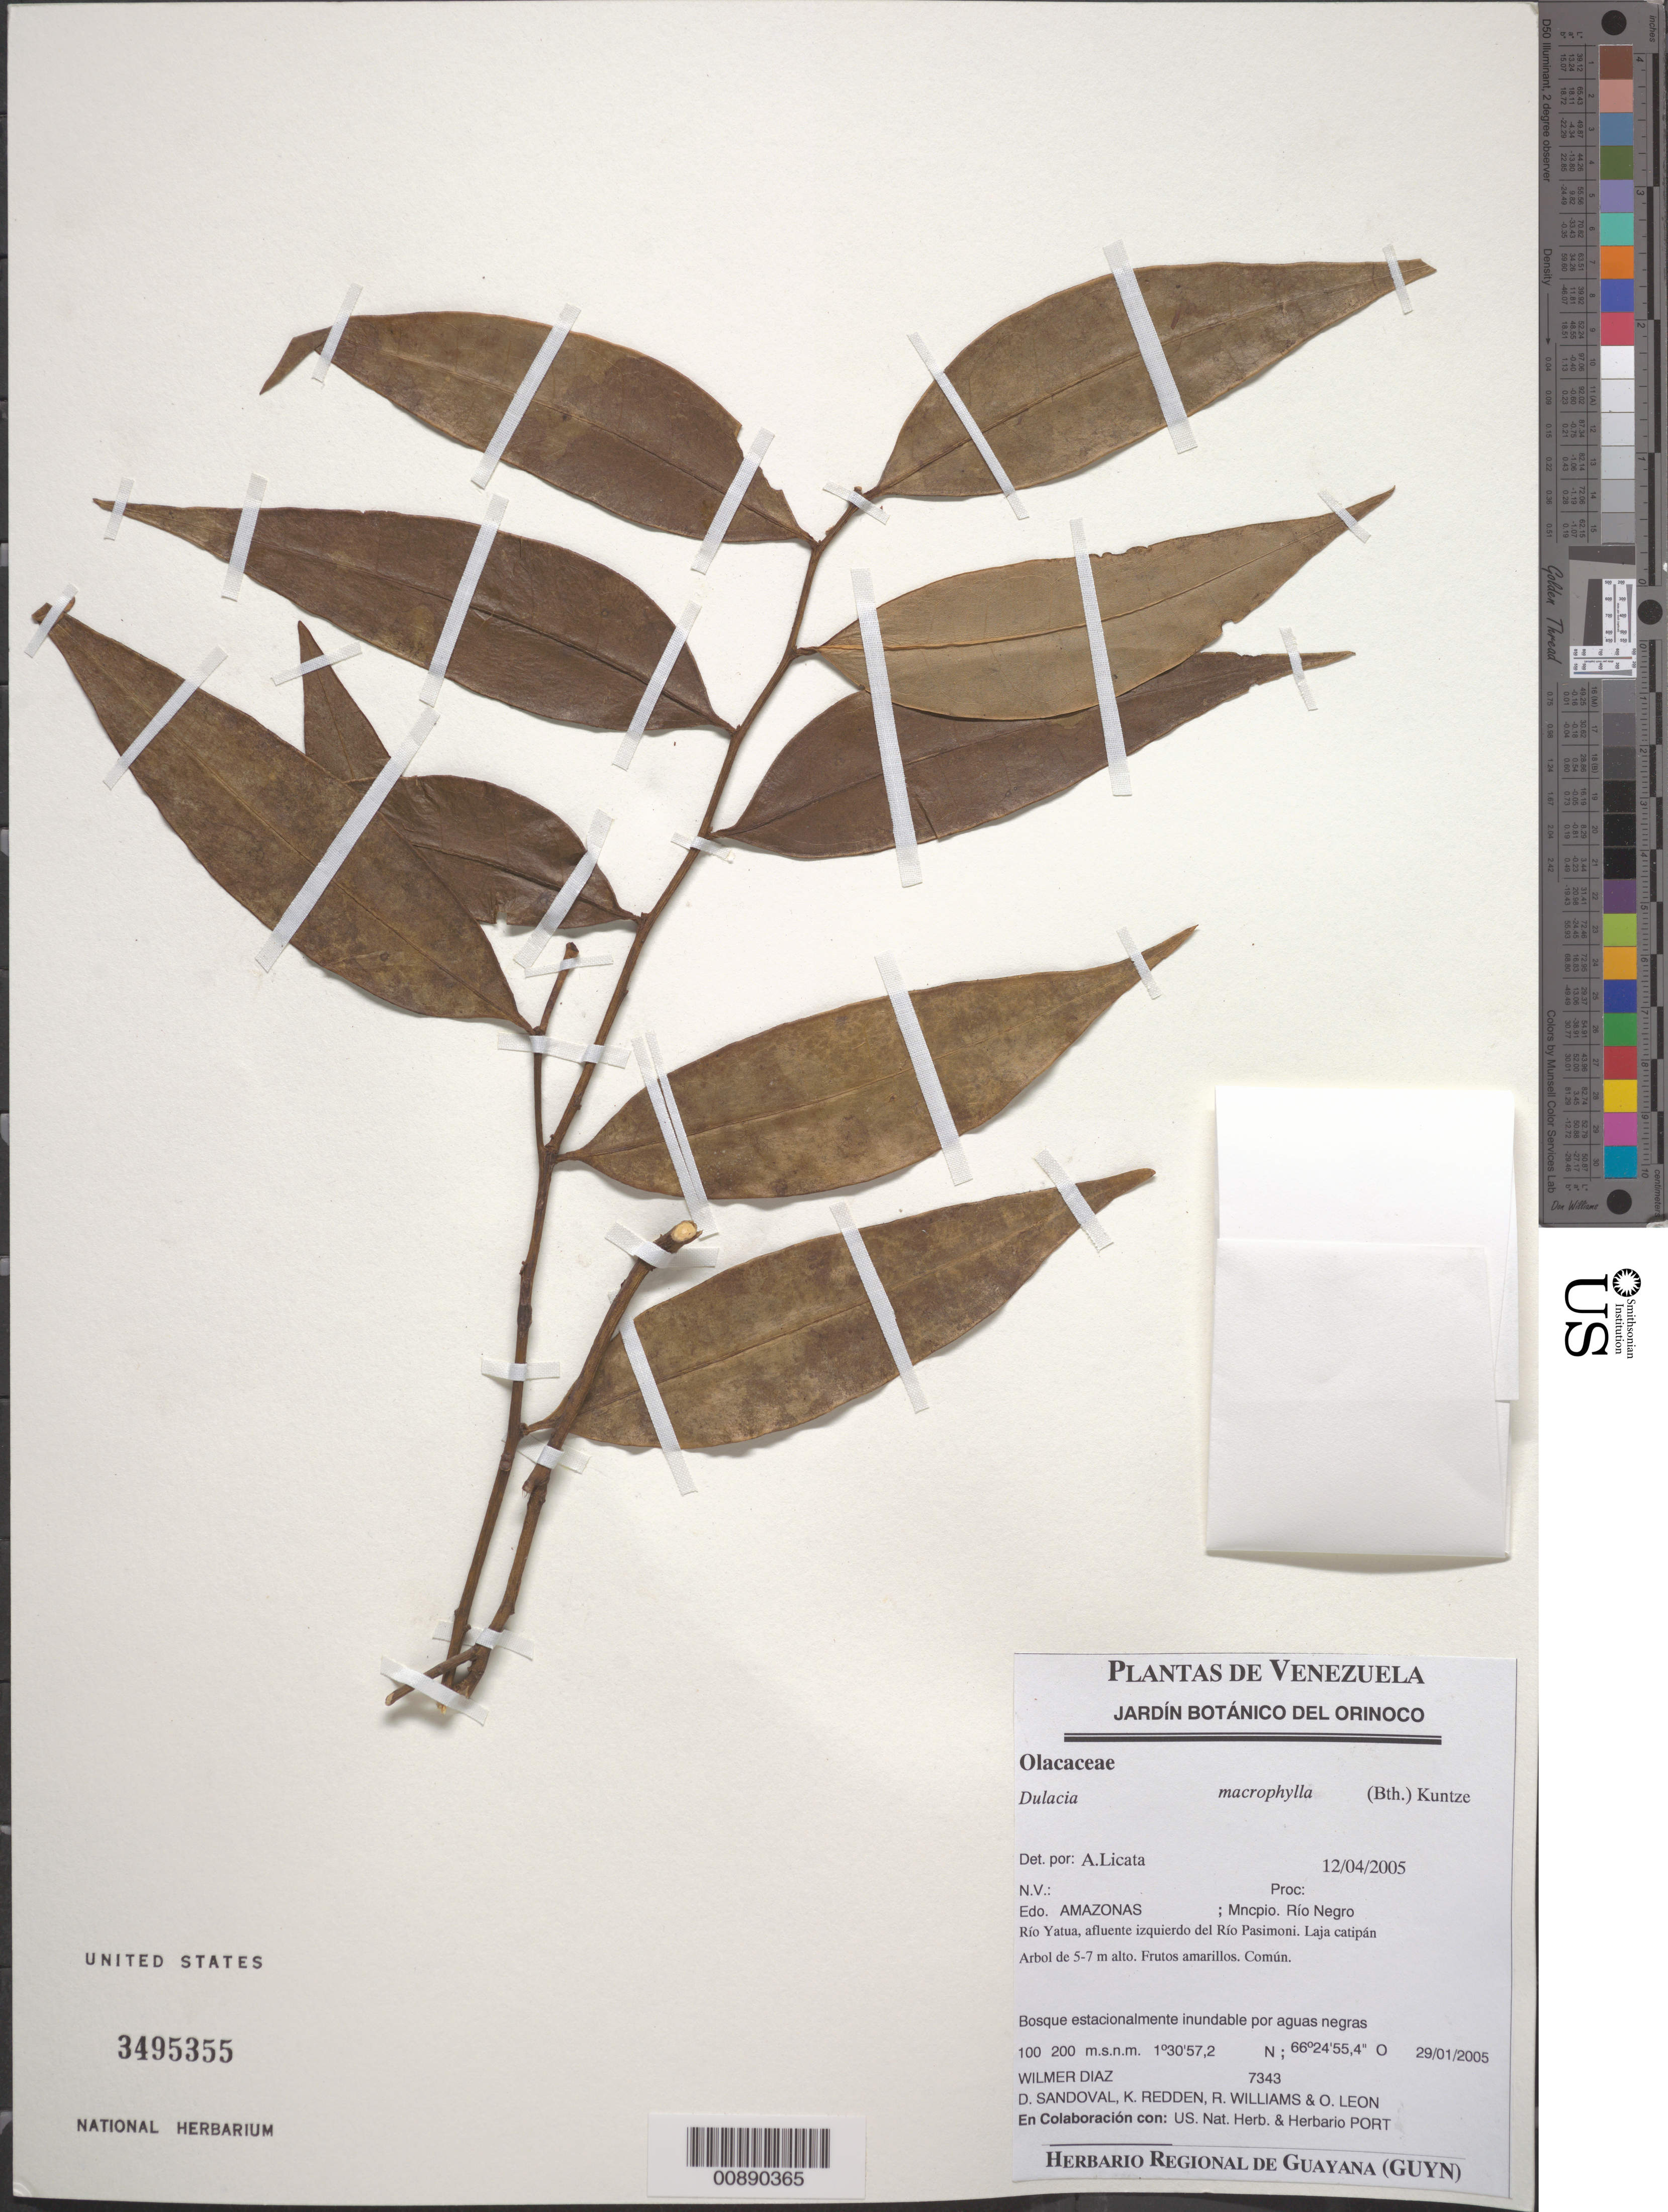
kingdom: Plantae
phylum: Tracheophyta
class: Magnoliopsida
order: Santalales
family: Olacaceae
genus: Dulacia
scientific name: Dulacia macrophylla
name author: (Benth.) Kuntze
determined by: Licata, A., (PORT), Univ. Nac. Exp. de los Llanos Ezequiel Zamora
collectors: W. Díaz P., D. Sandoval, K. M. Redden, R. Williams & O. León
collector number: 7343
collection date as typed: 29-Jan-05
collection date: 2005-01-29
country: Venezuela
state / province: Amazonas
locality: Mun. Río Negro, Río Yatua, afluente del Río Pasimoni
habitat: Bosque estacionalmente inundable por aguas negras; laja catipán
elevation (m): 100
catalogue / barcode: US 3495355